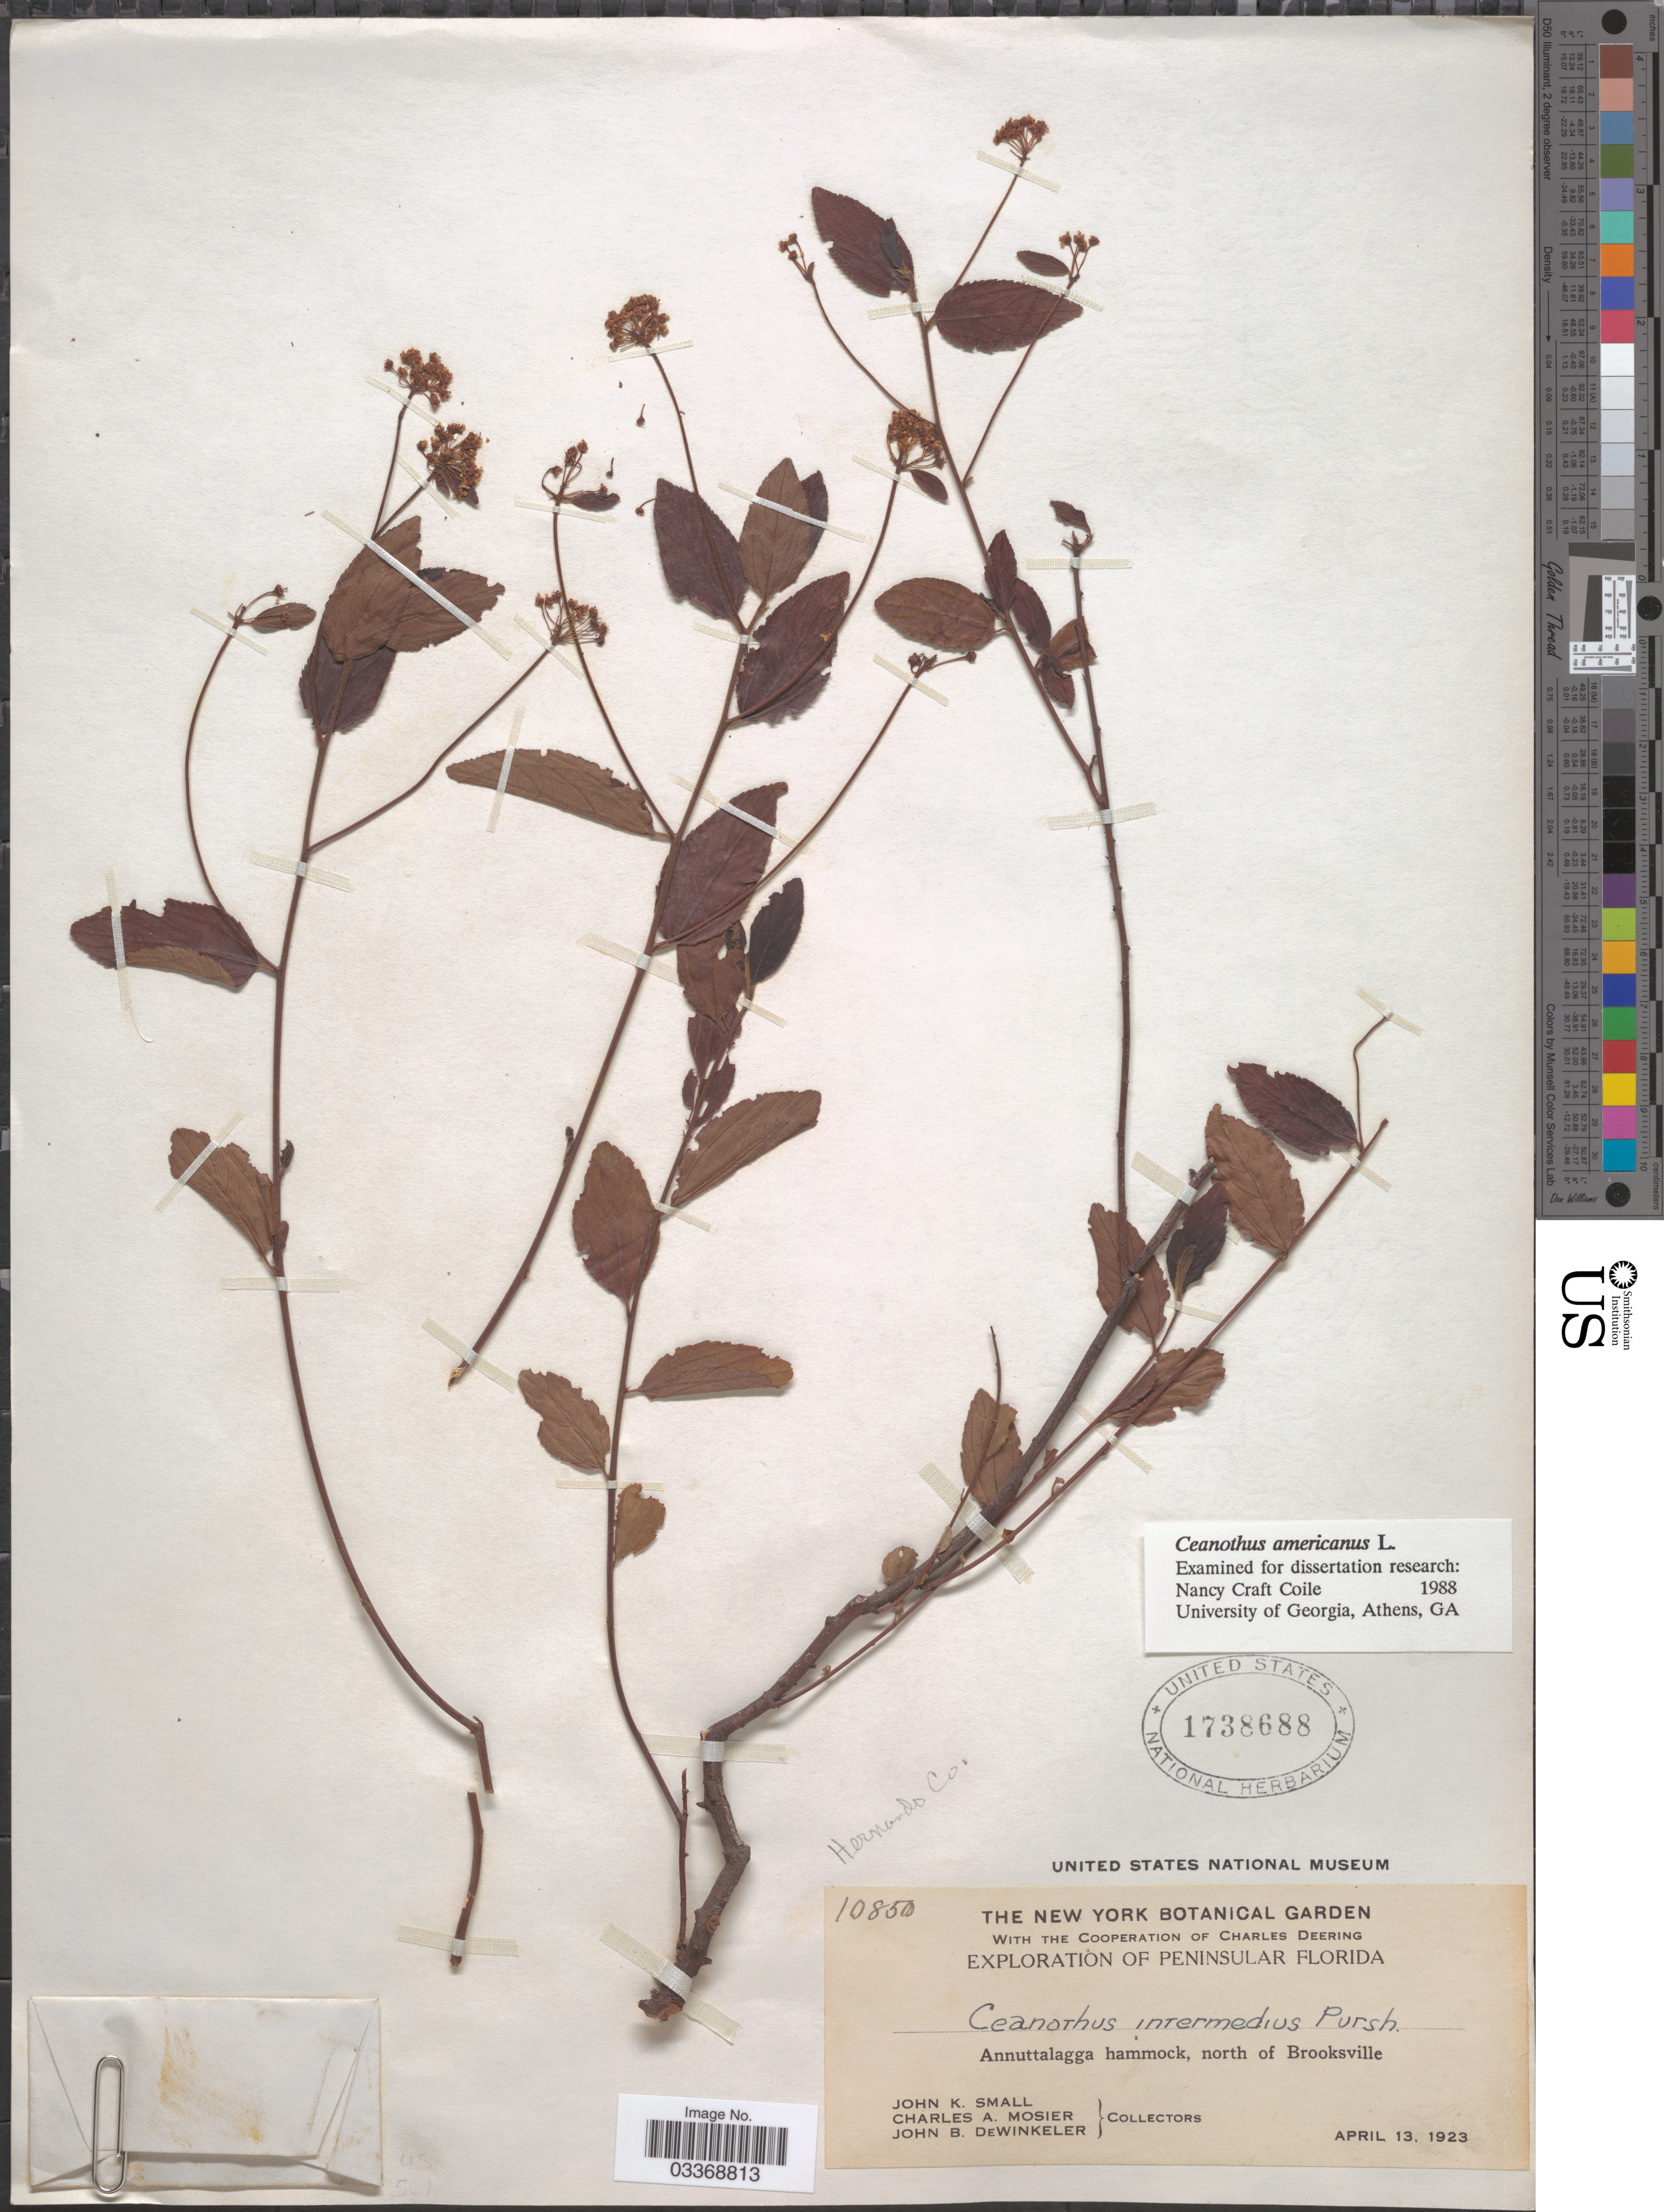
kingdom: Plantae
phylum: Tracheophyta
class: Magnoliopsida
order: Rosales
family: Rhamnaceae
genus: Ceanothus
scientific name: Ceanothus americanus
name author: L.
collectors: J. K. Small, C. A. Mosier & J. B. Dewinkeler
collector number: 10850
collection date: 1923-04-13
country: United States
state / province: Florida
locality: Peninsular Florida. Annuttalagga hammock, north of Brooksville, Hernando Co.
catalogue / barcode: US 1738688